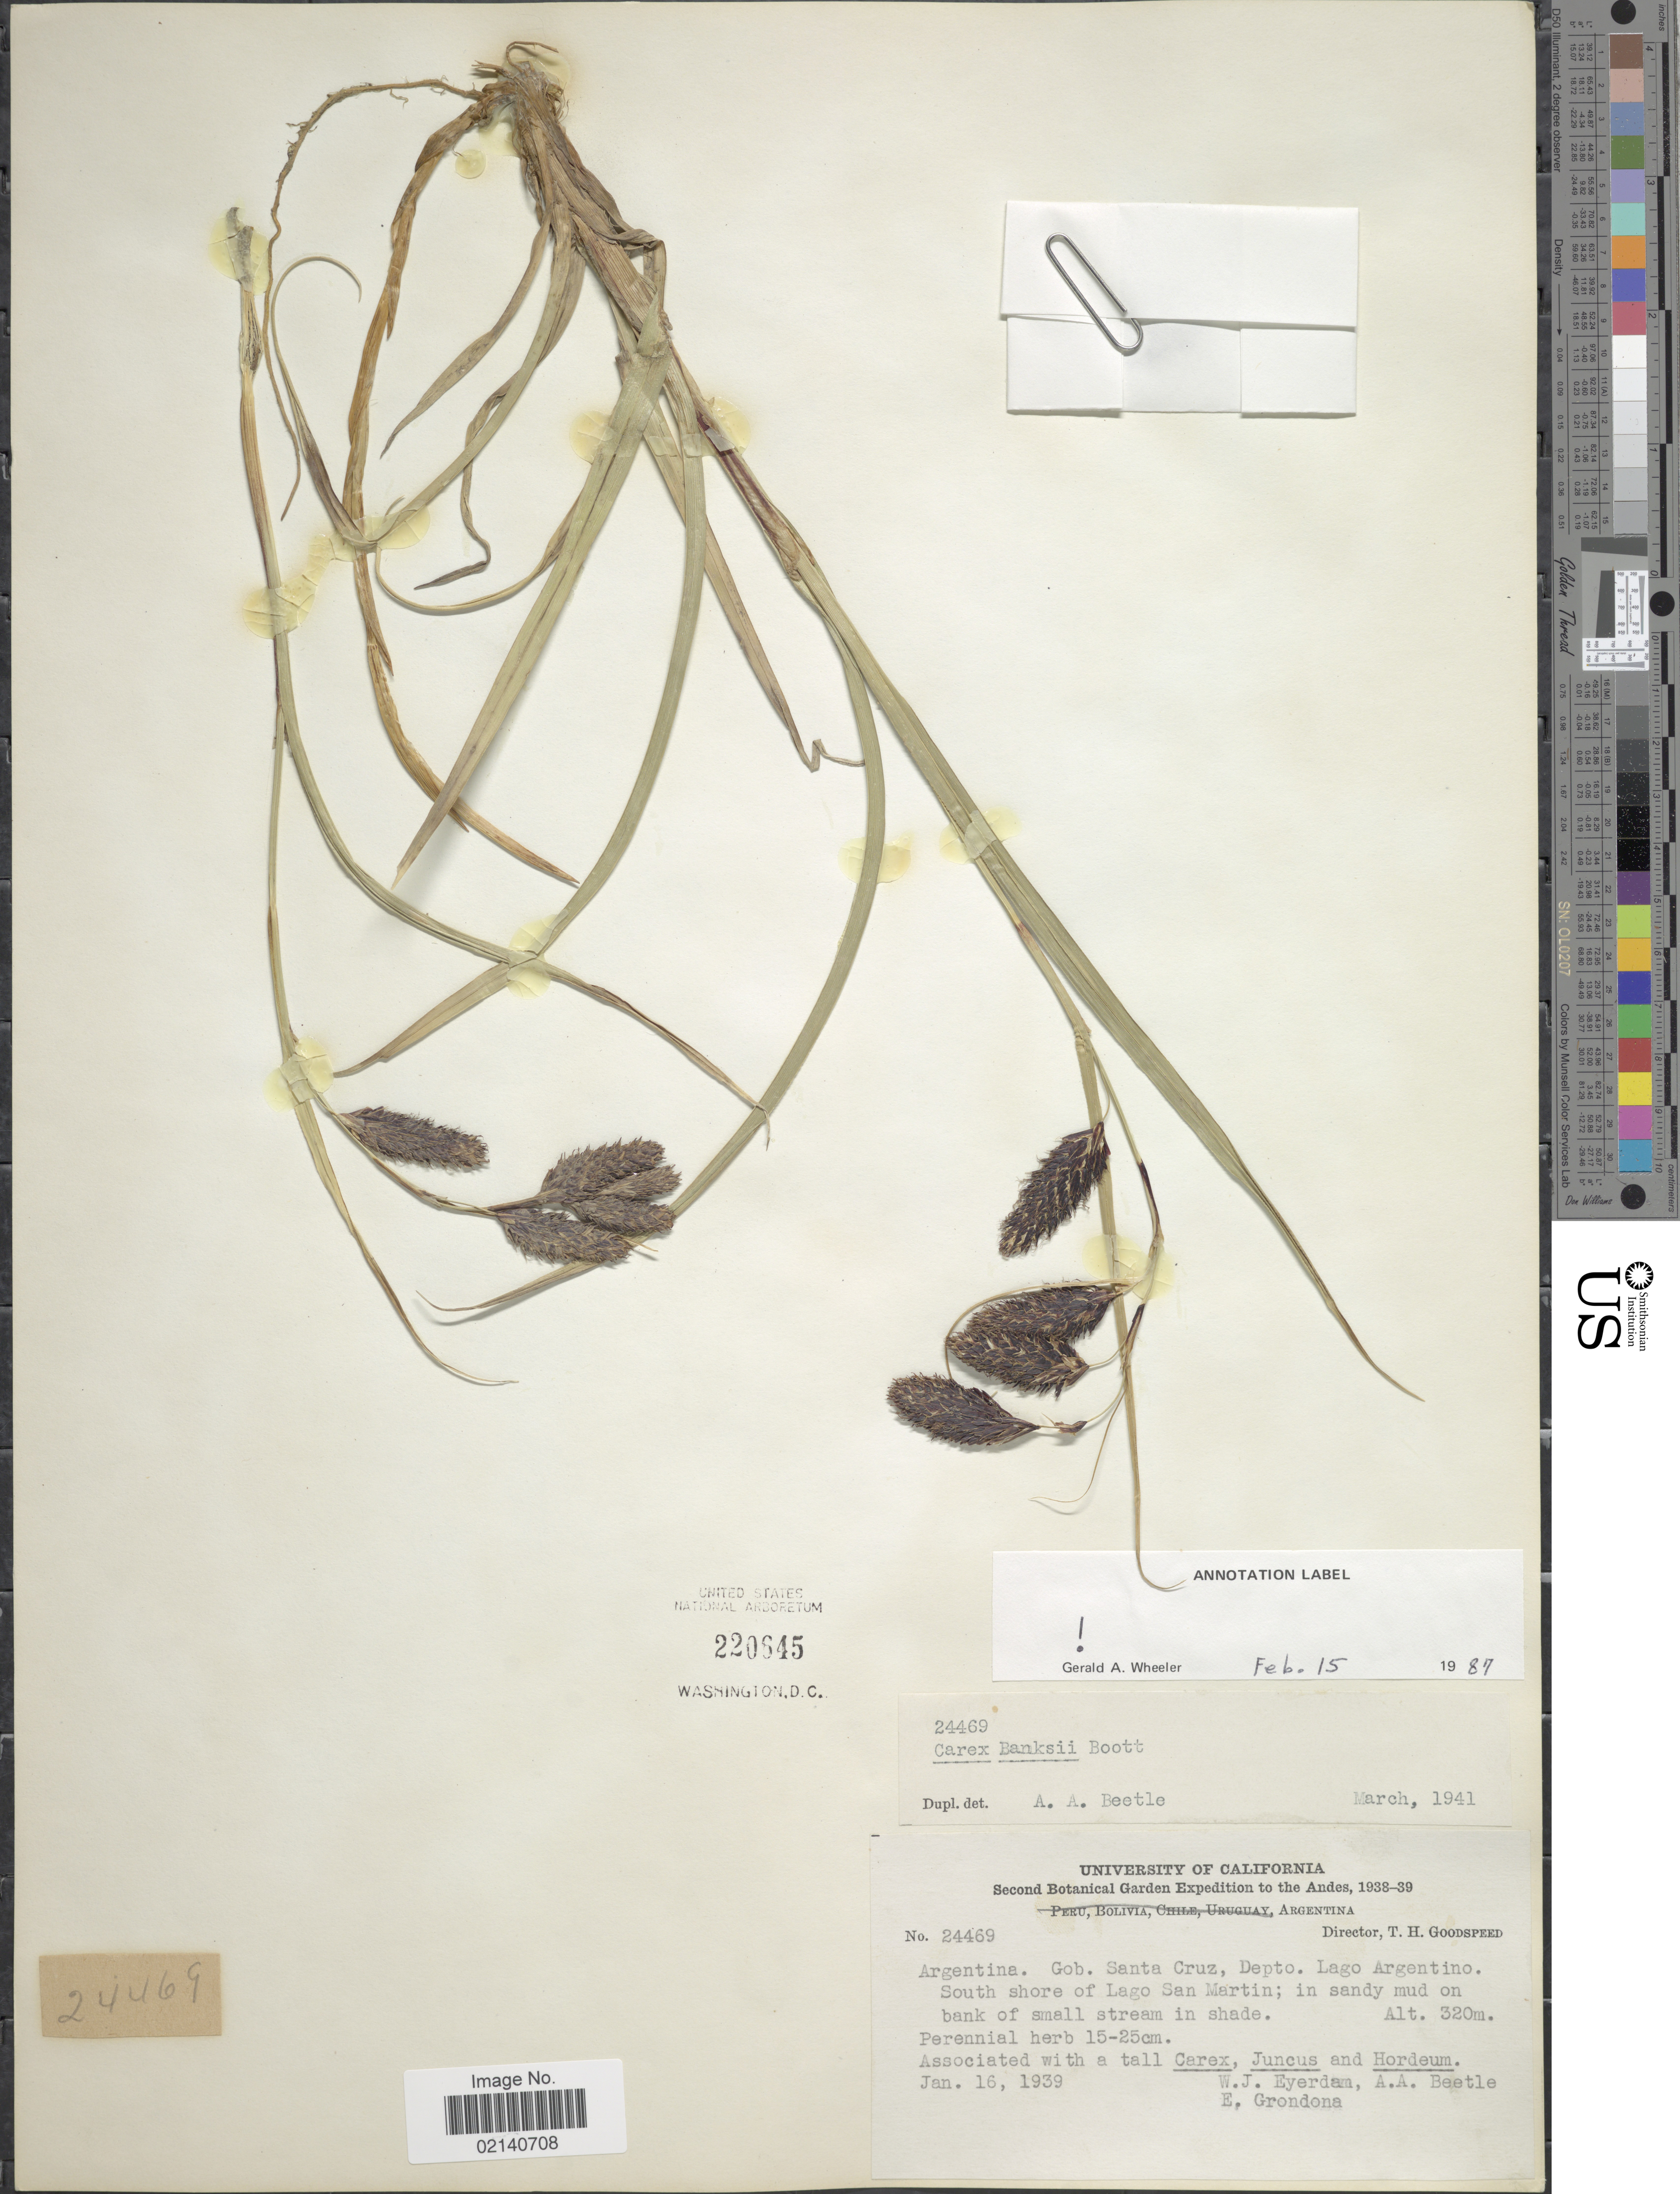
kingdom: Plantae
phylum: Tracheophyta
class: Liliopsida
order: Poales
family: Cyperaceae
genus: Carex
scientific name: Carex banksii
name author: Boott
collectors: W. J. Eyerdam, A. A. Beetle & E. Grondona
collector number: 24469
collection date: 1939-01-16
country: Argentina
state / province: Santa Cruz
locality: The Andes. Depto. Lago Argentino. South shore of Lago San Martin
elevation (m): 320